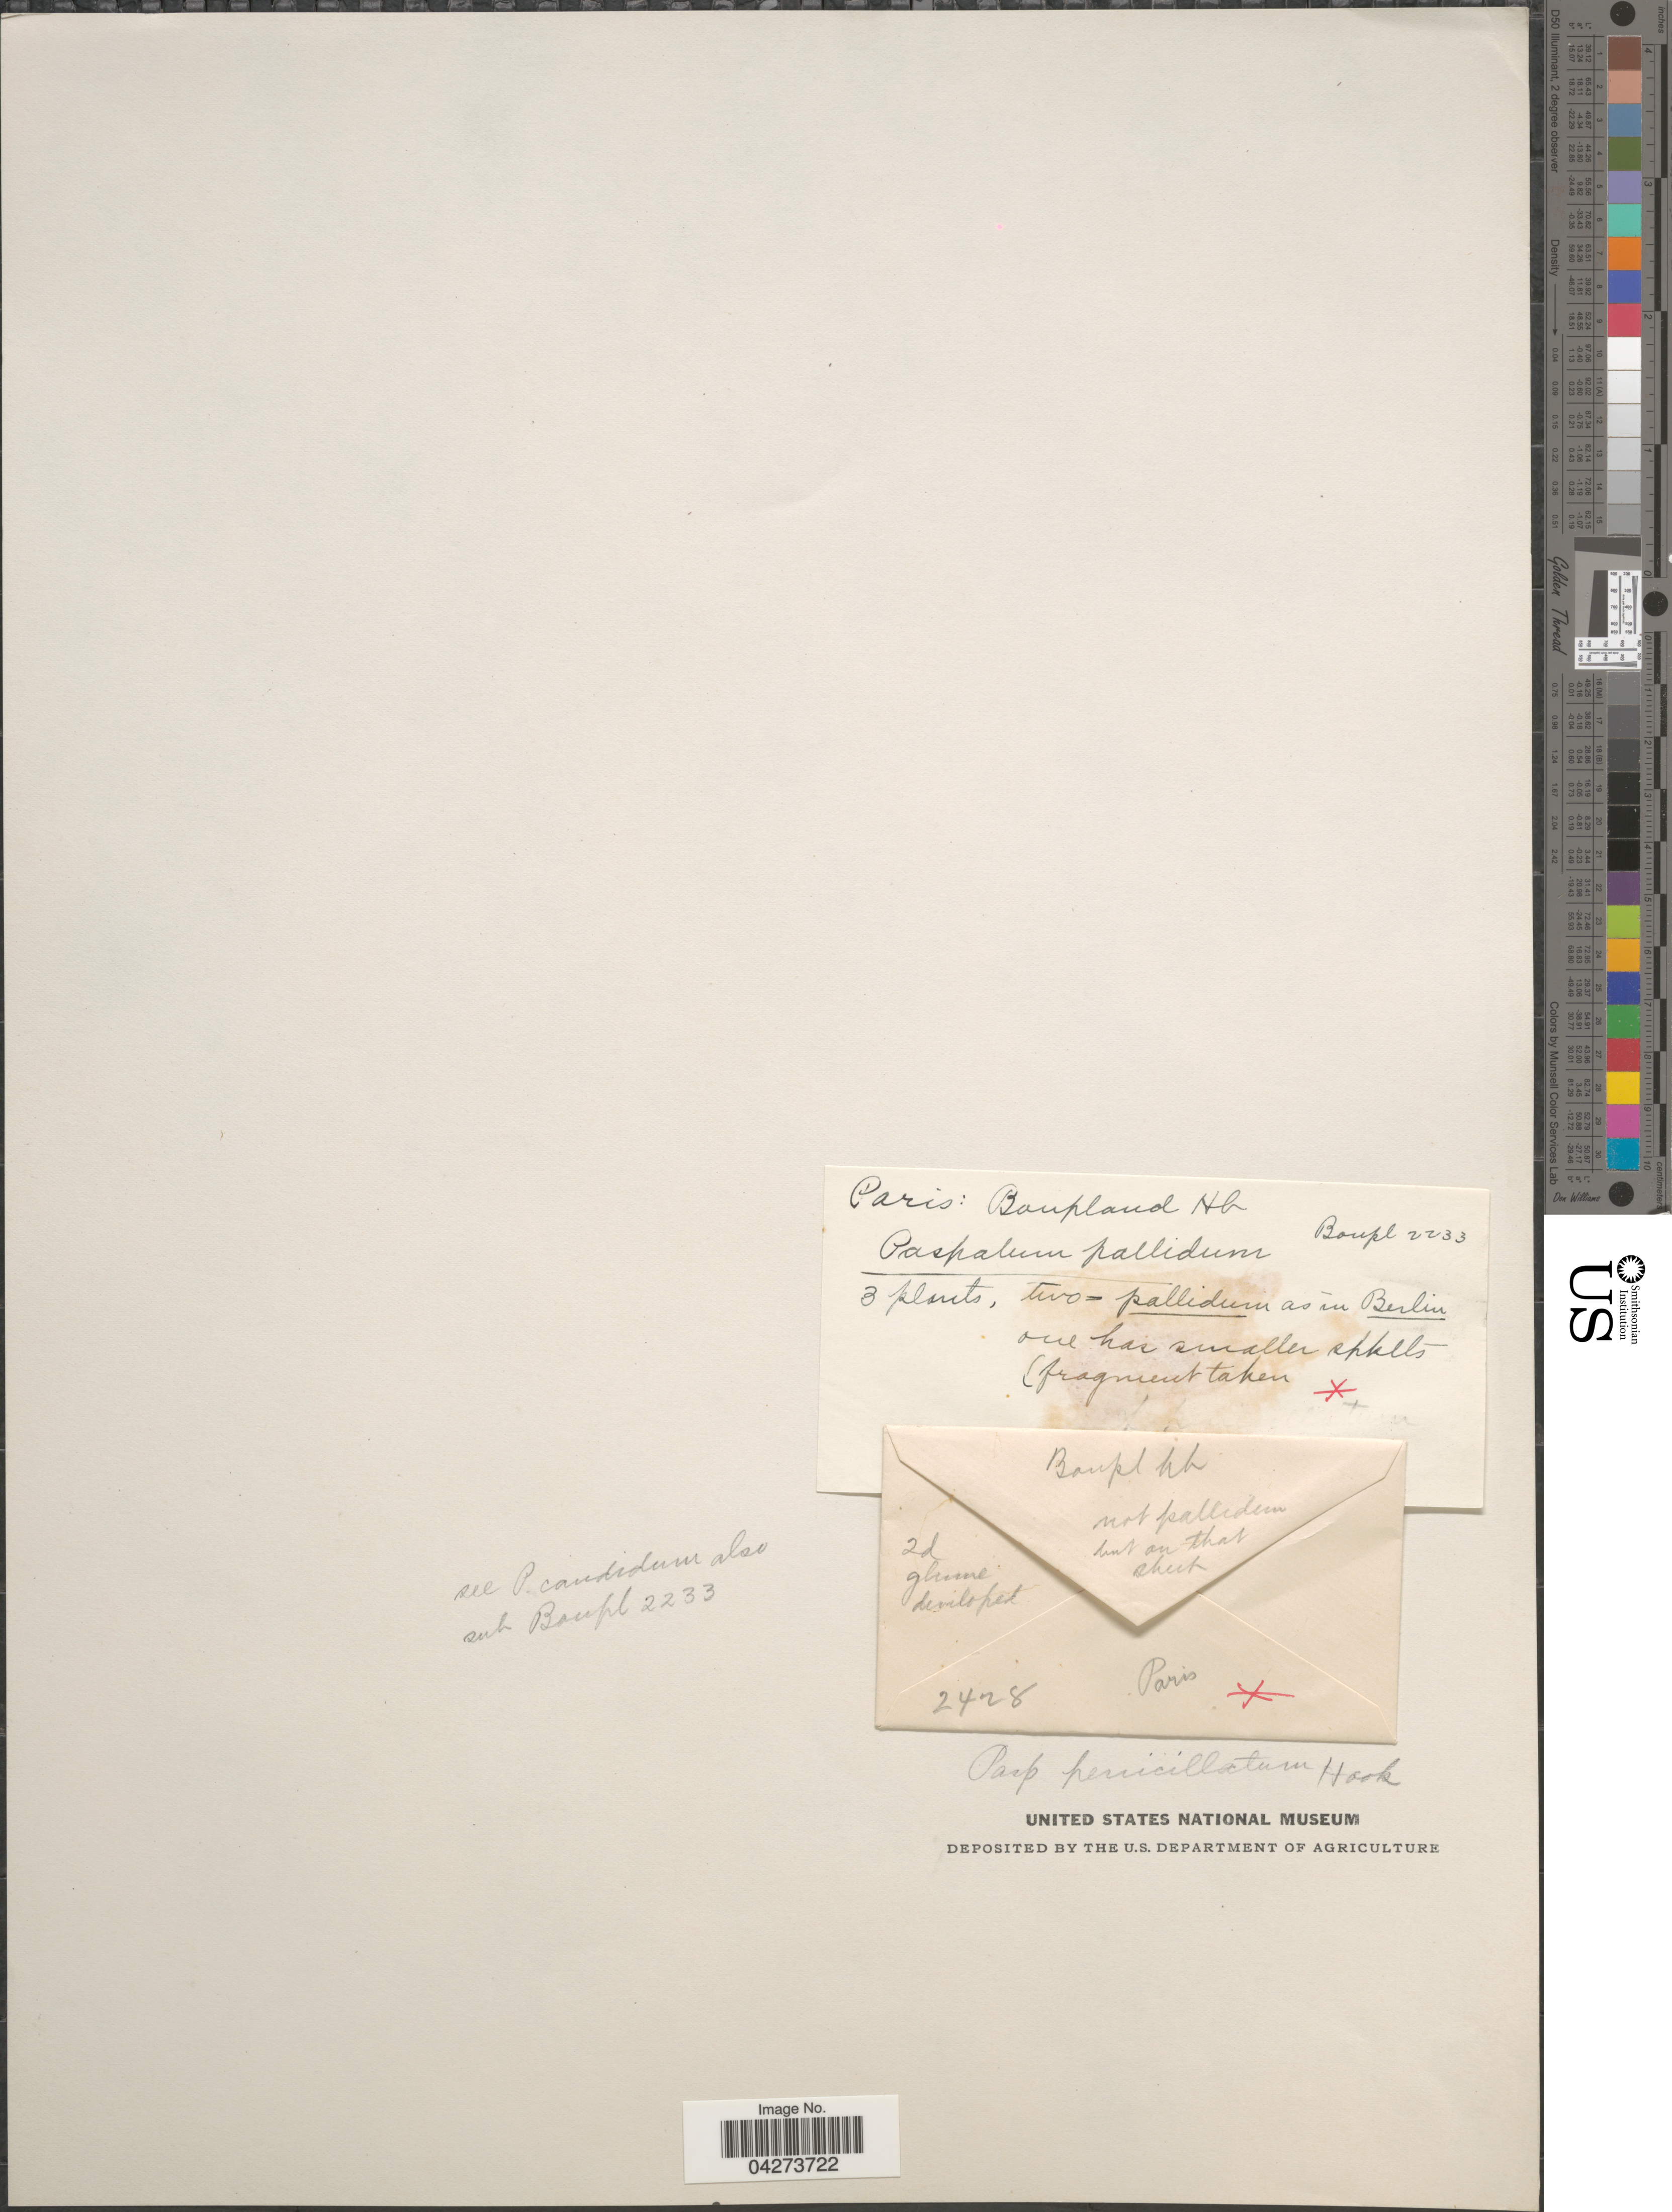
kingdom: Plantae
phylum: Tracheophyta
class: Liliopsida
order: Poales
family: Poaceae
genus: Paspalum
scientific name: Paspalum penicillatum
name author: Hook. f.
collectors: -. Baupland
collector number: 2233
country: France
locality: Paris.